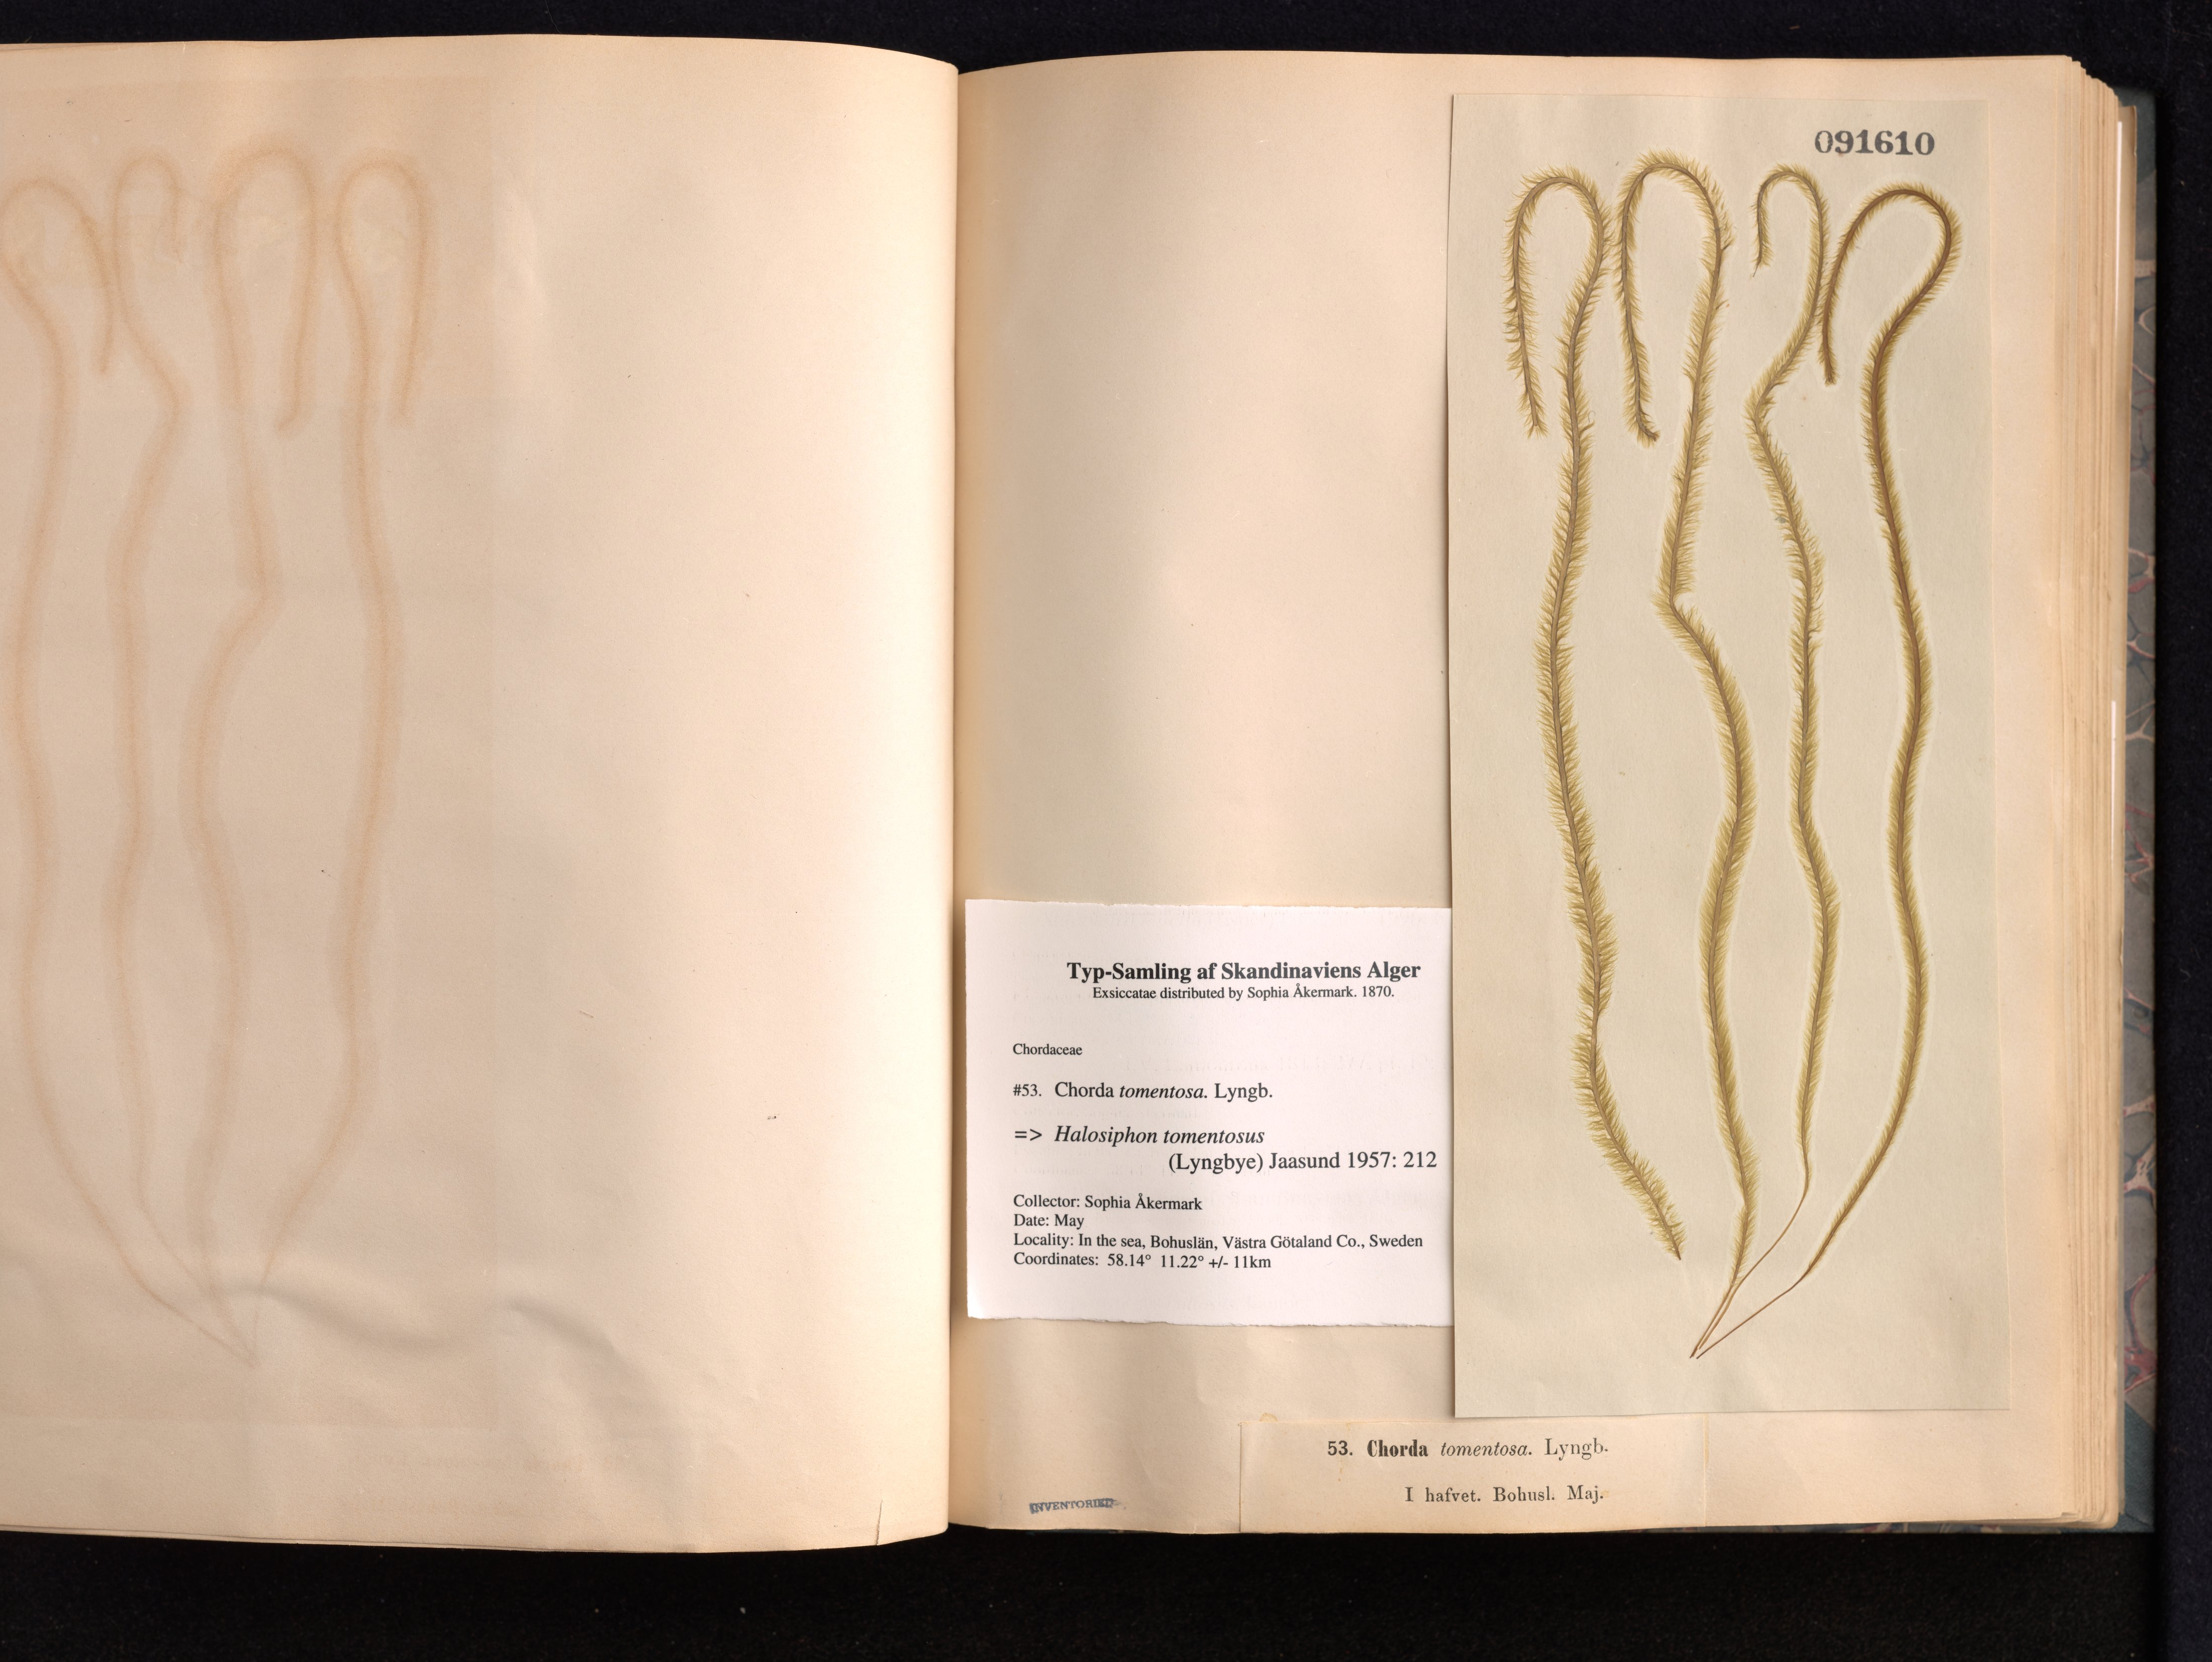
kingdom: Chromista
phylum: Ochrophyta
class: Phaeophyceae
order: Tilopteridales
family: Halosiphonaceae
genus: Halosiphon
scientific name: Halosiphon tomentosus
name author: (Lyngb.) Jaasund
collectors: S. Akermark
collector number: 53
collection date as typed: May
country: Sweden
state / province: Västra Götaland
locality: Bohuslan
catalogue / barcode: US 91610